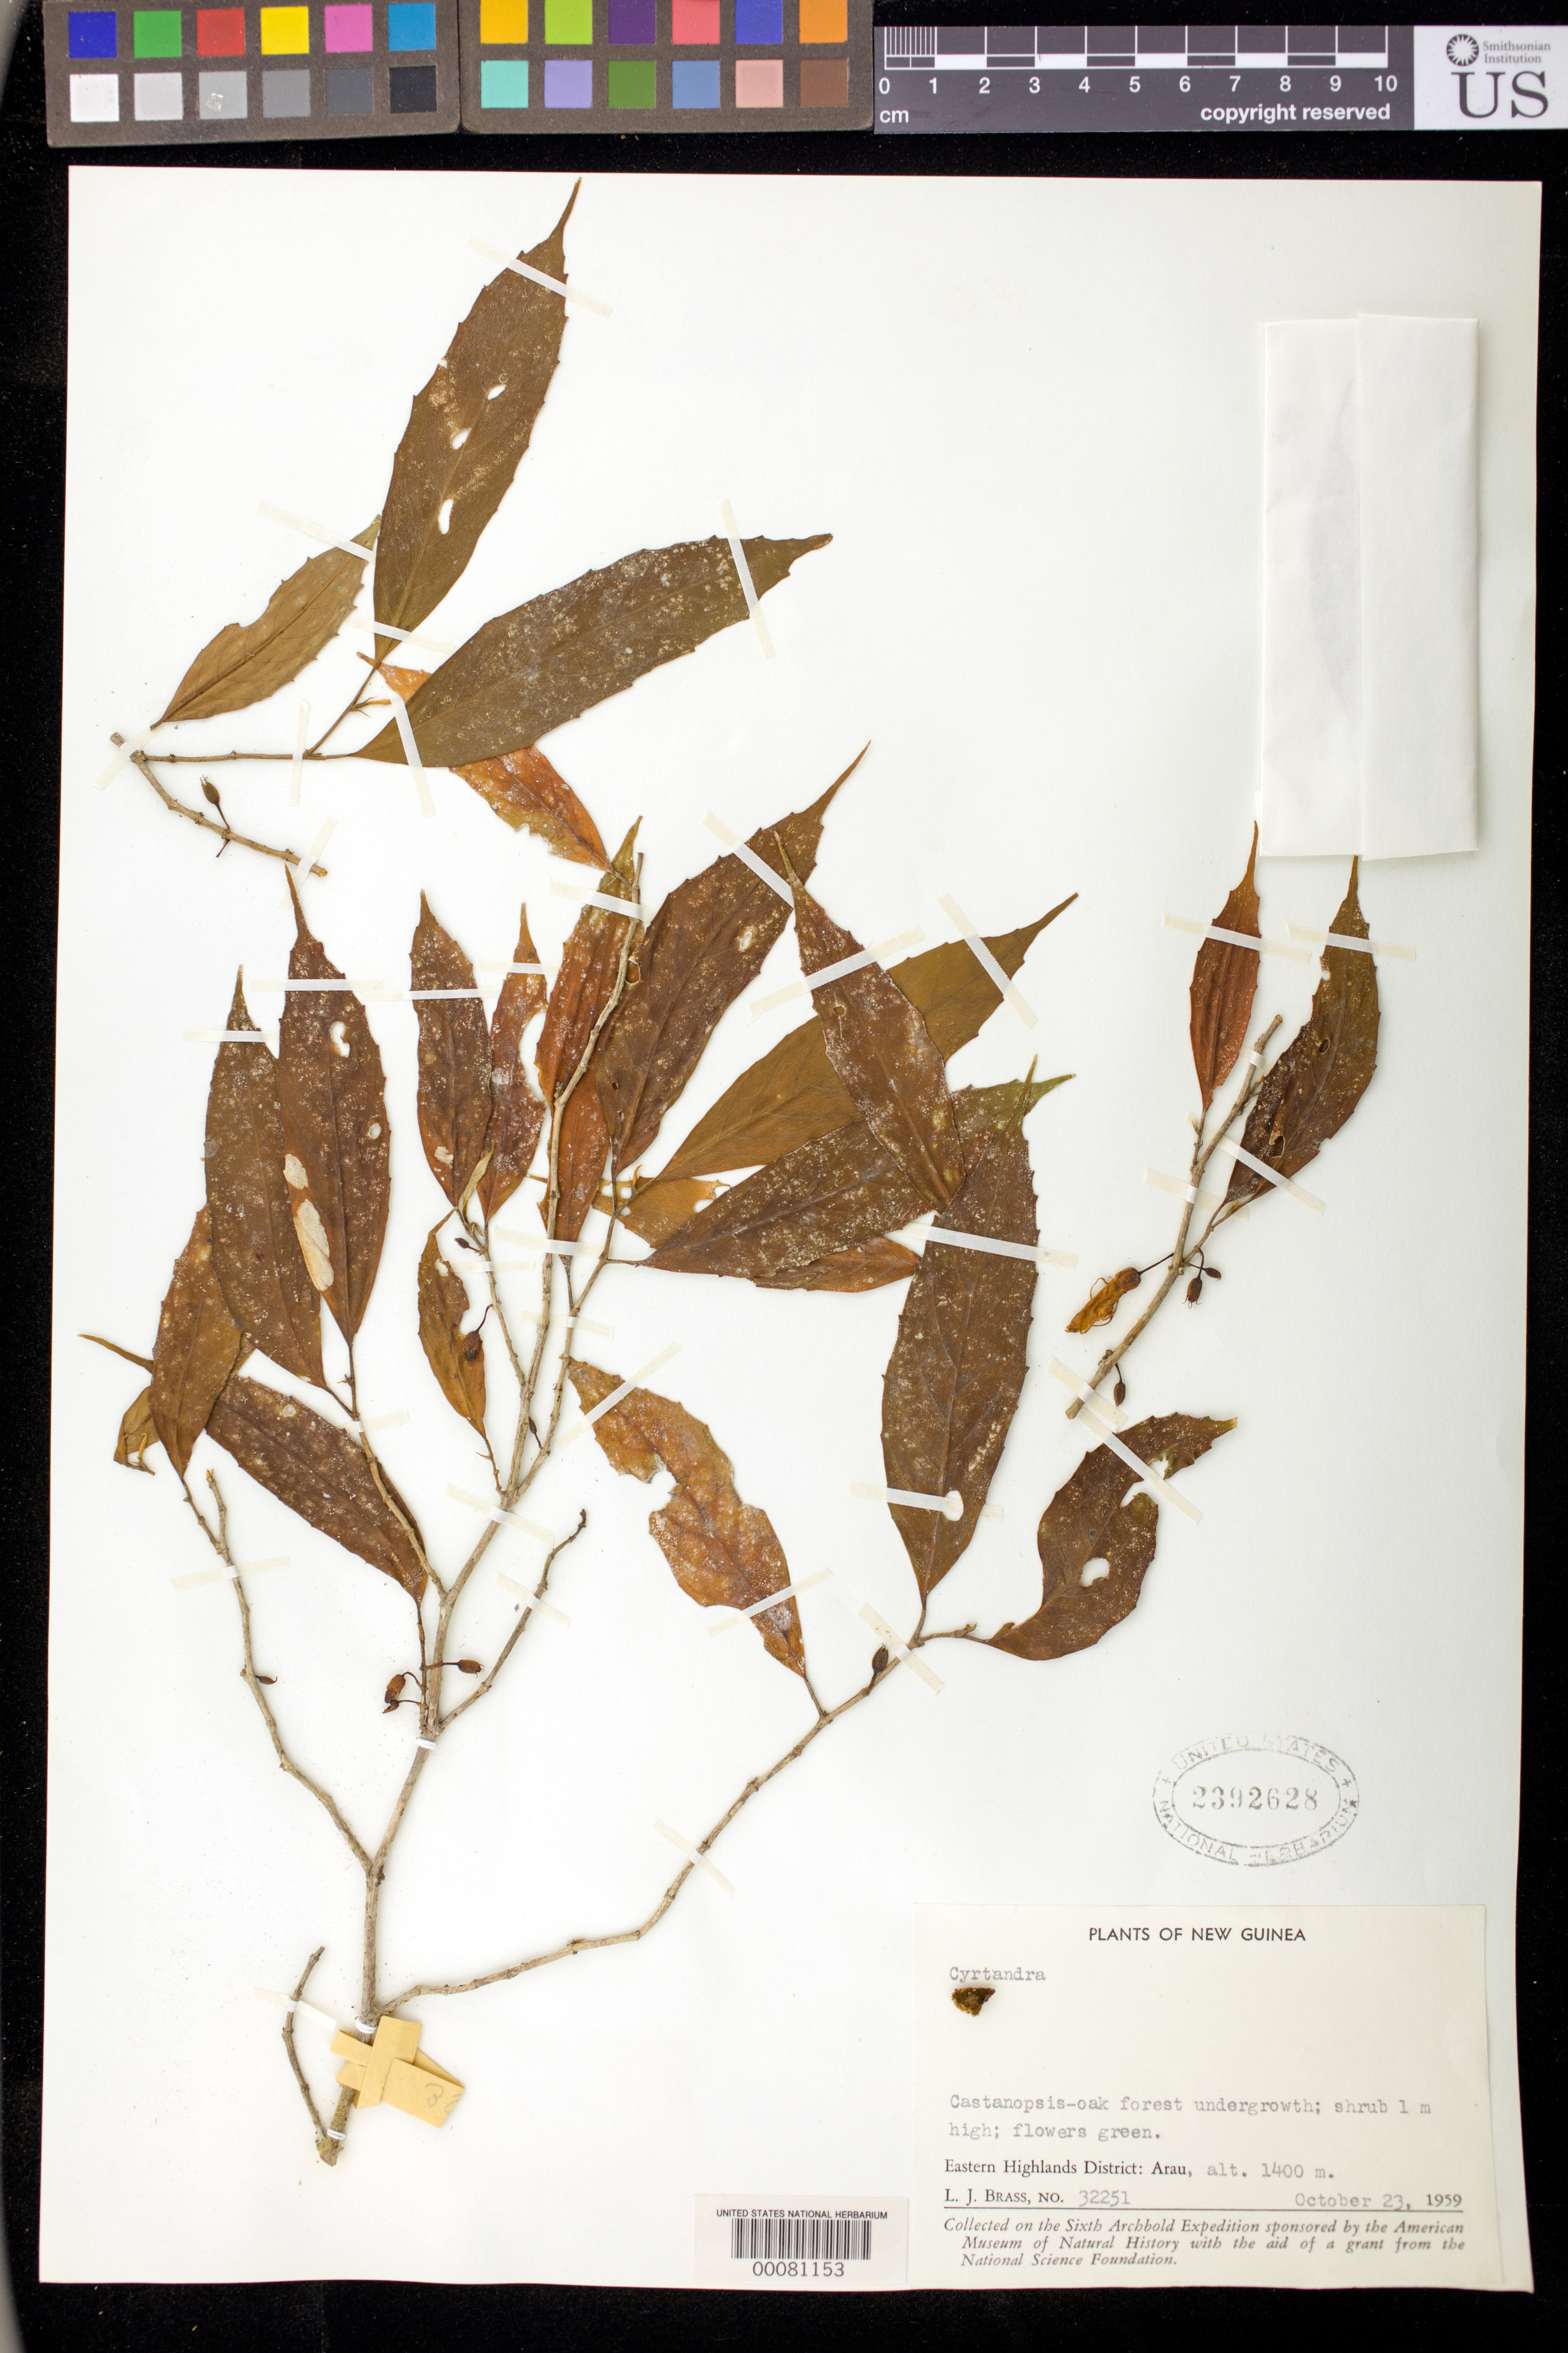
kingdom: Plantae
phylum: Tracheophyta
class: Magnoliopsida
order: Lamiales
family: Gesneriaceae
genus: Cyrtandra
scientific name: Cyrtandra sp.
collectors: L. J. Brass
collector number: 32251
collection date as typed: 23 Oct 1959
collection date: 1959-10-23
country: Papua New Guinea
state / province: Eastern Highlands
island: New Guinea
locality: Eastern highlands dist., Arau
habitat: Castanopsis-oak forest undergrowth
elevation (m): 1400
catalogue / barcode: US 2392628